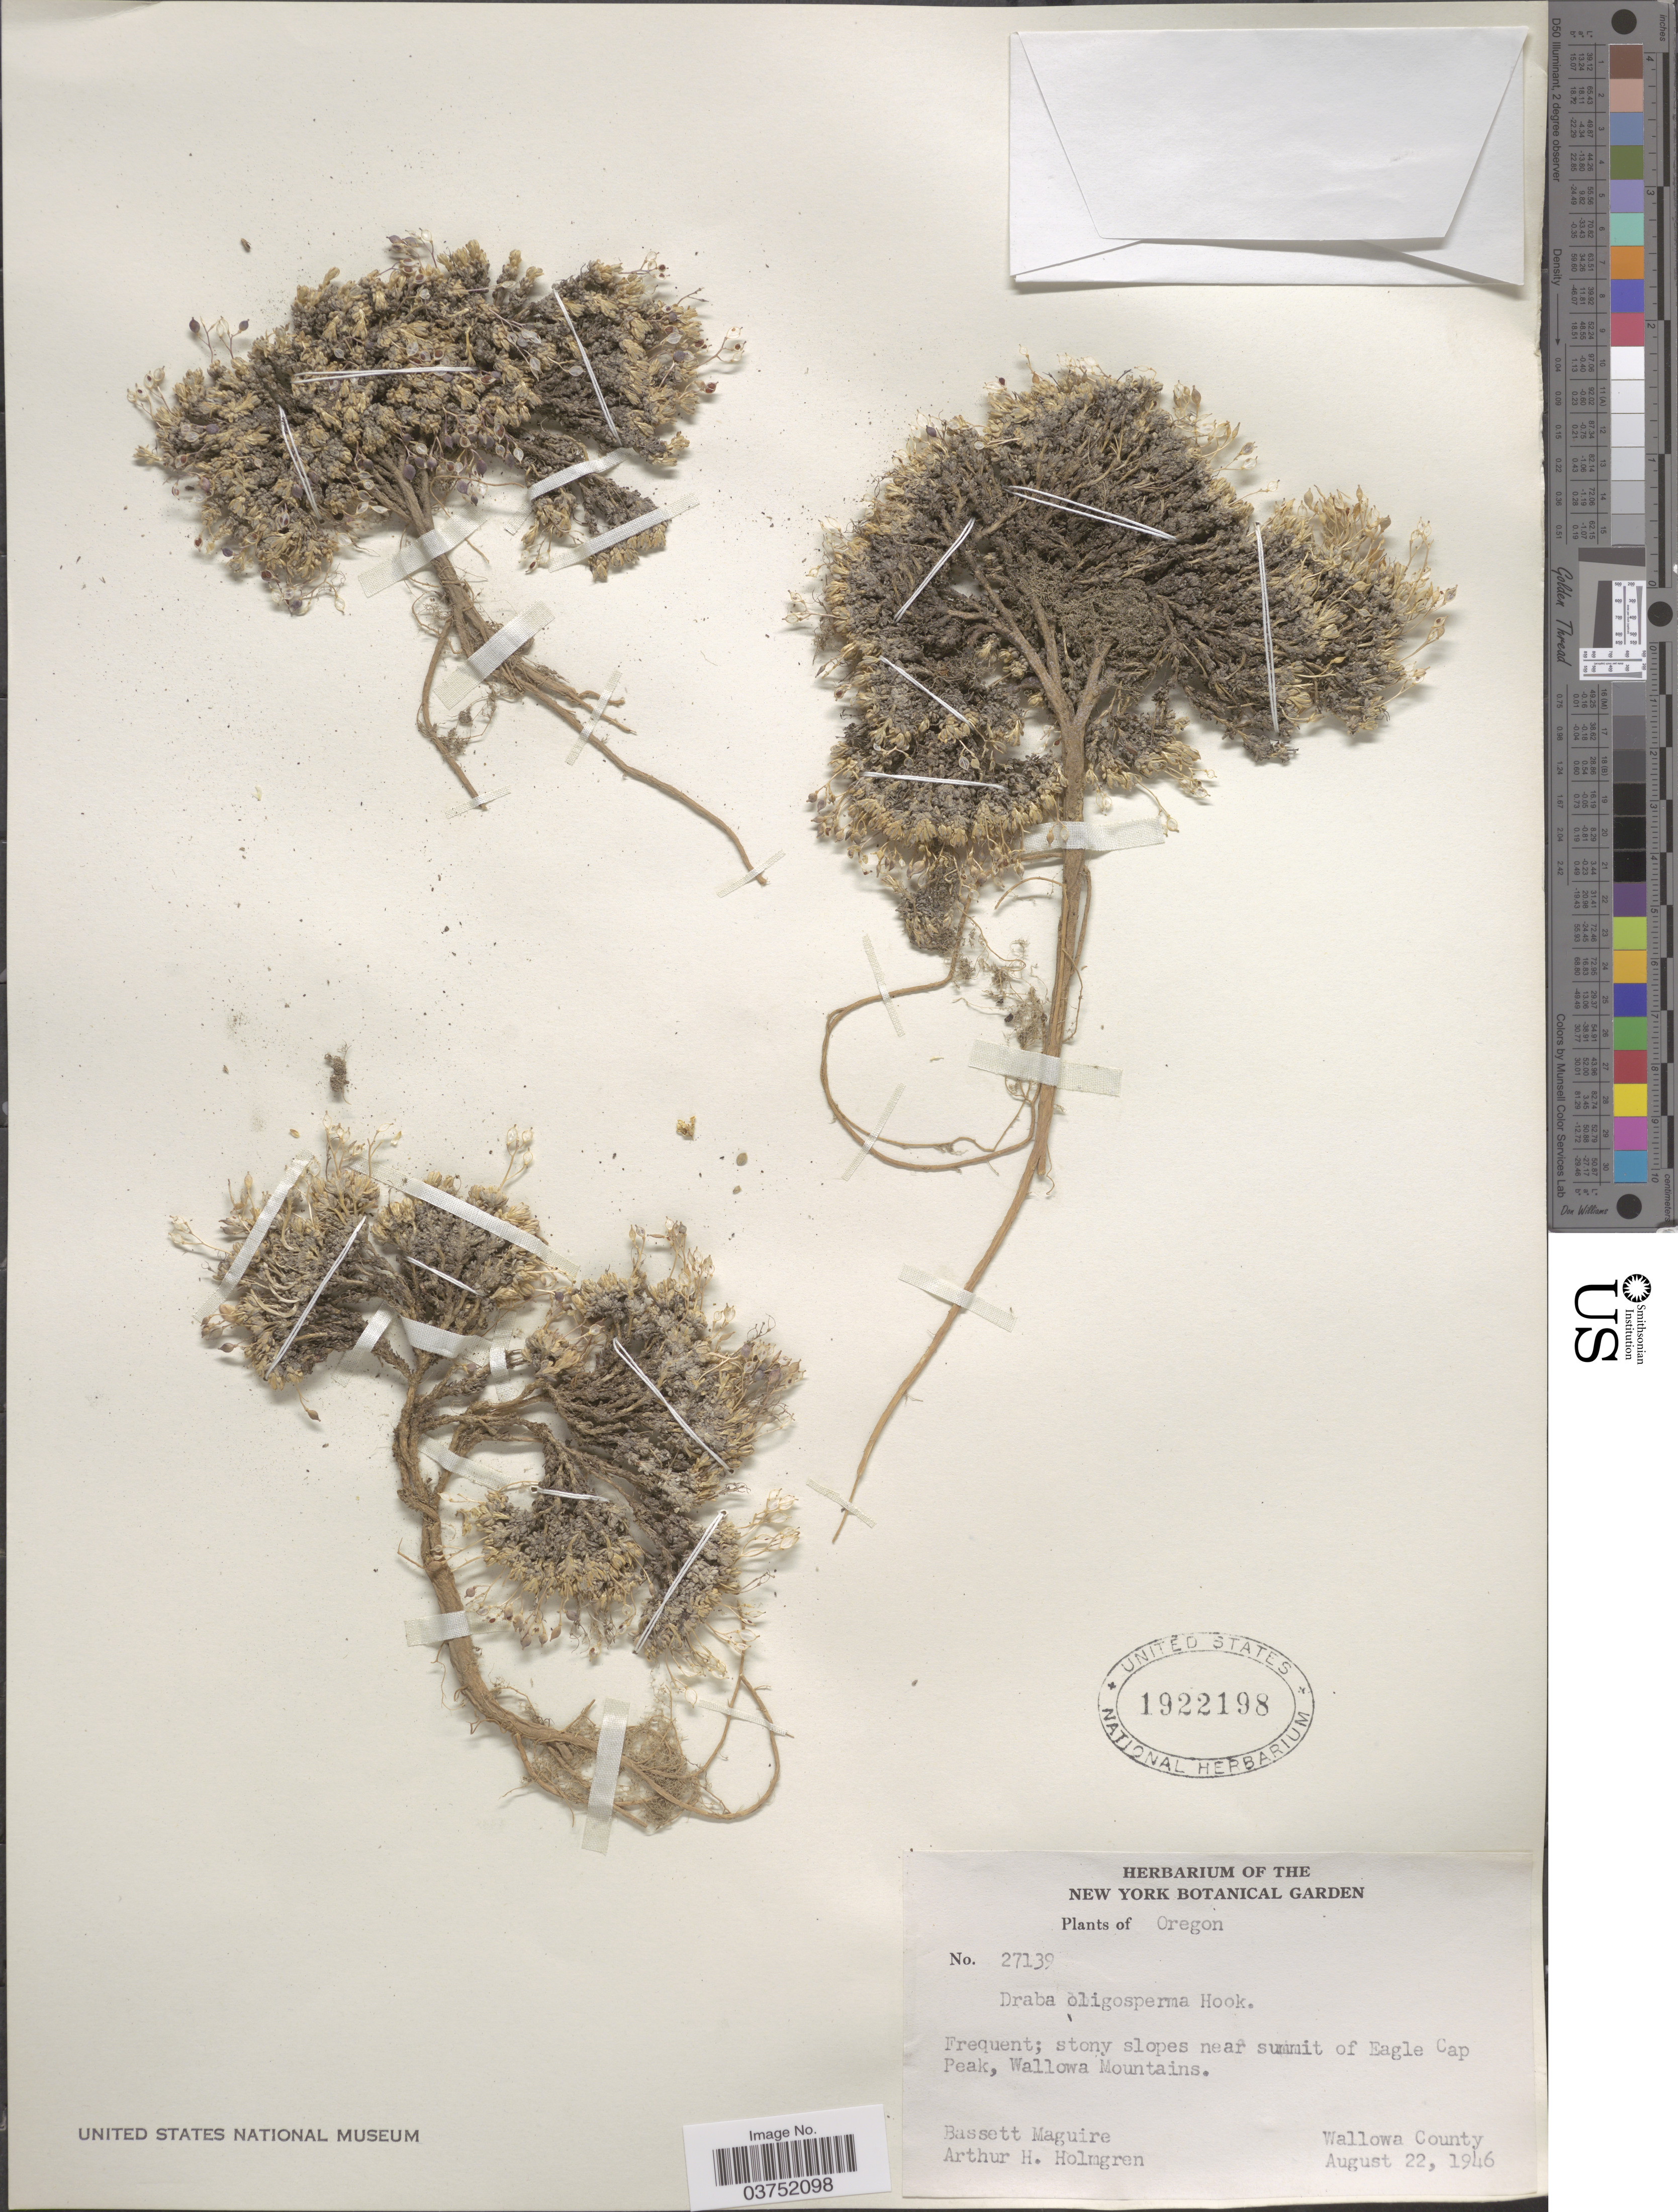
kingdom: Plantae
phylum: Tracheophyta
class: Magnoliopsida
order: Brassicales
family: Brassicaceae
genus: Draba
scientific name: Draba oligosperma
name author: Hook.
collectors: B. Maguire & A. H. Holmgren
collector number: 27139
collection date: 1946-08-22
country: United States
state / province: Oregon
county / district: Wallowa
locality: Stony slopes near summit of Eagle Cap Peak, Wallowa Mountains. Wallowa County.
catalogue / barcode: US 1922198